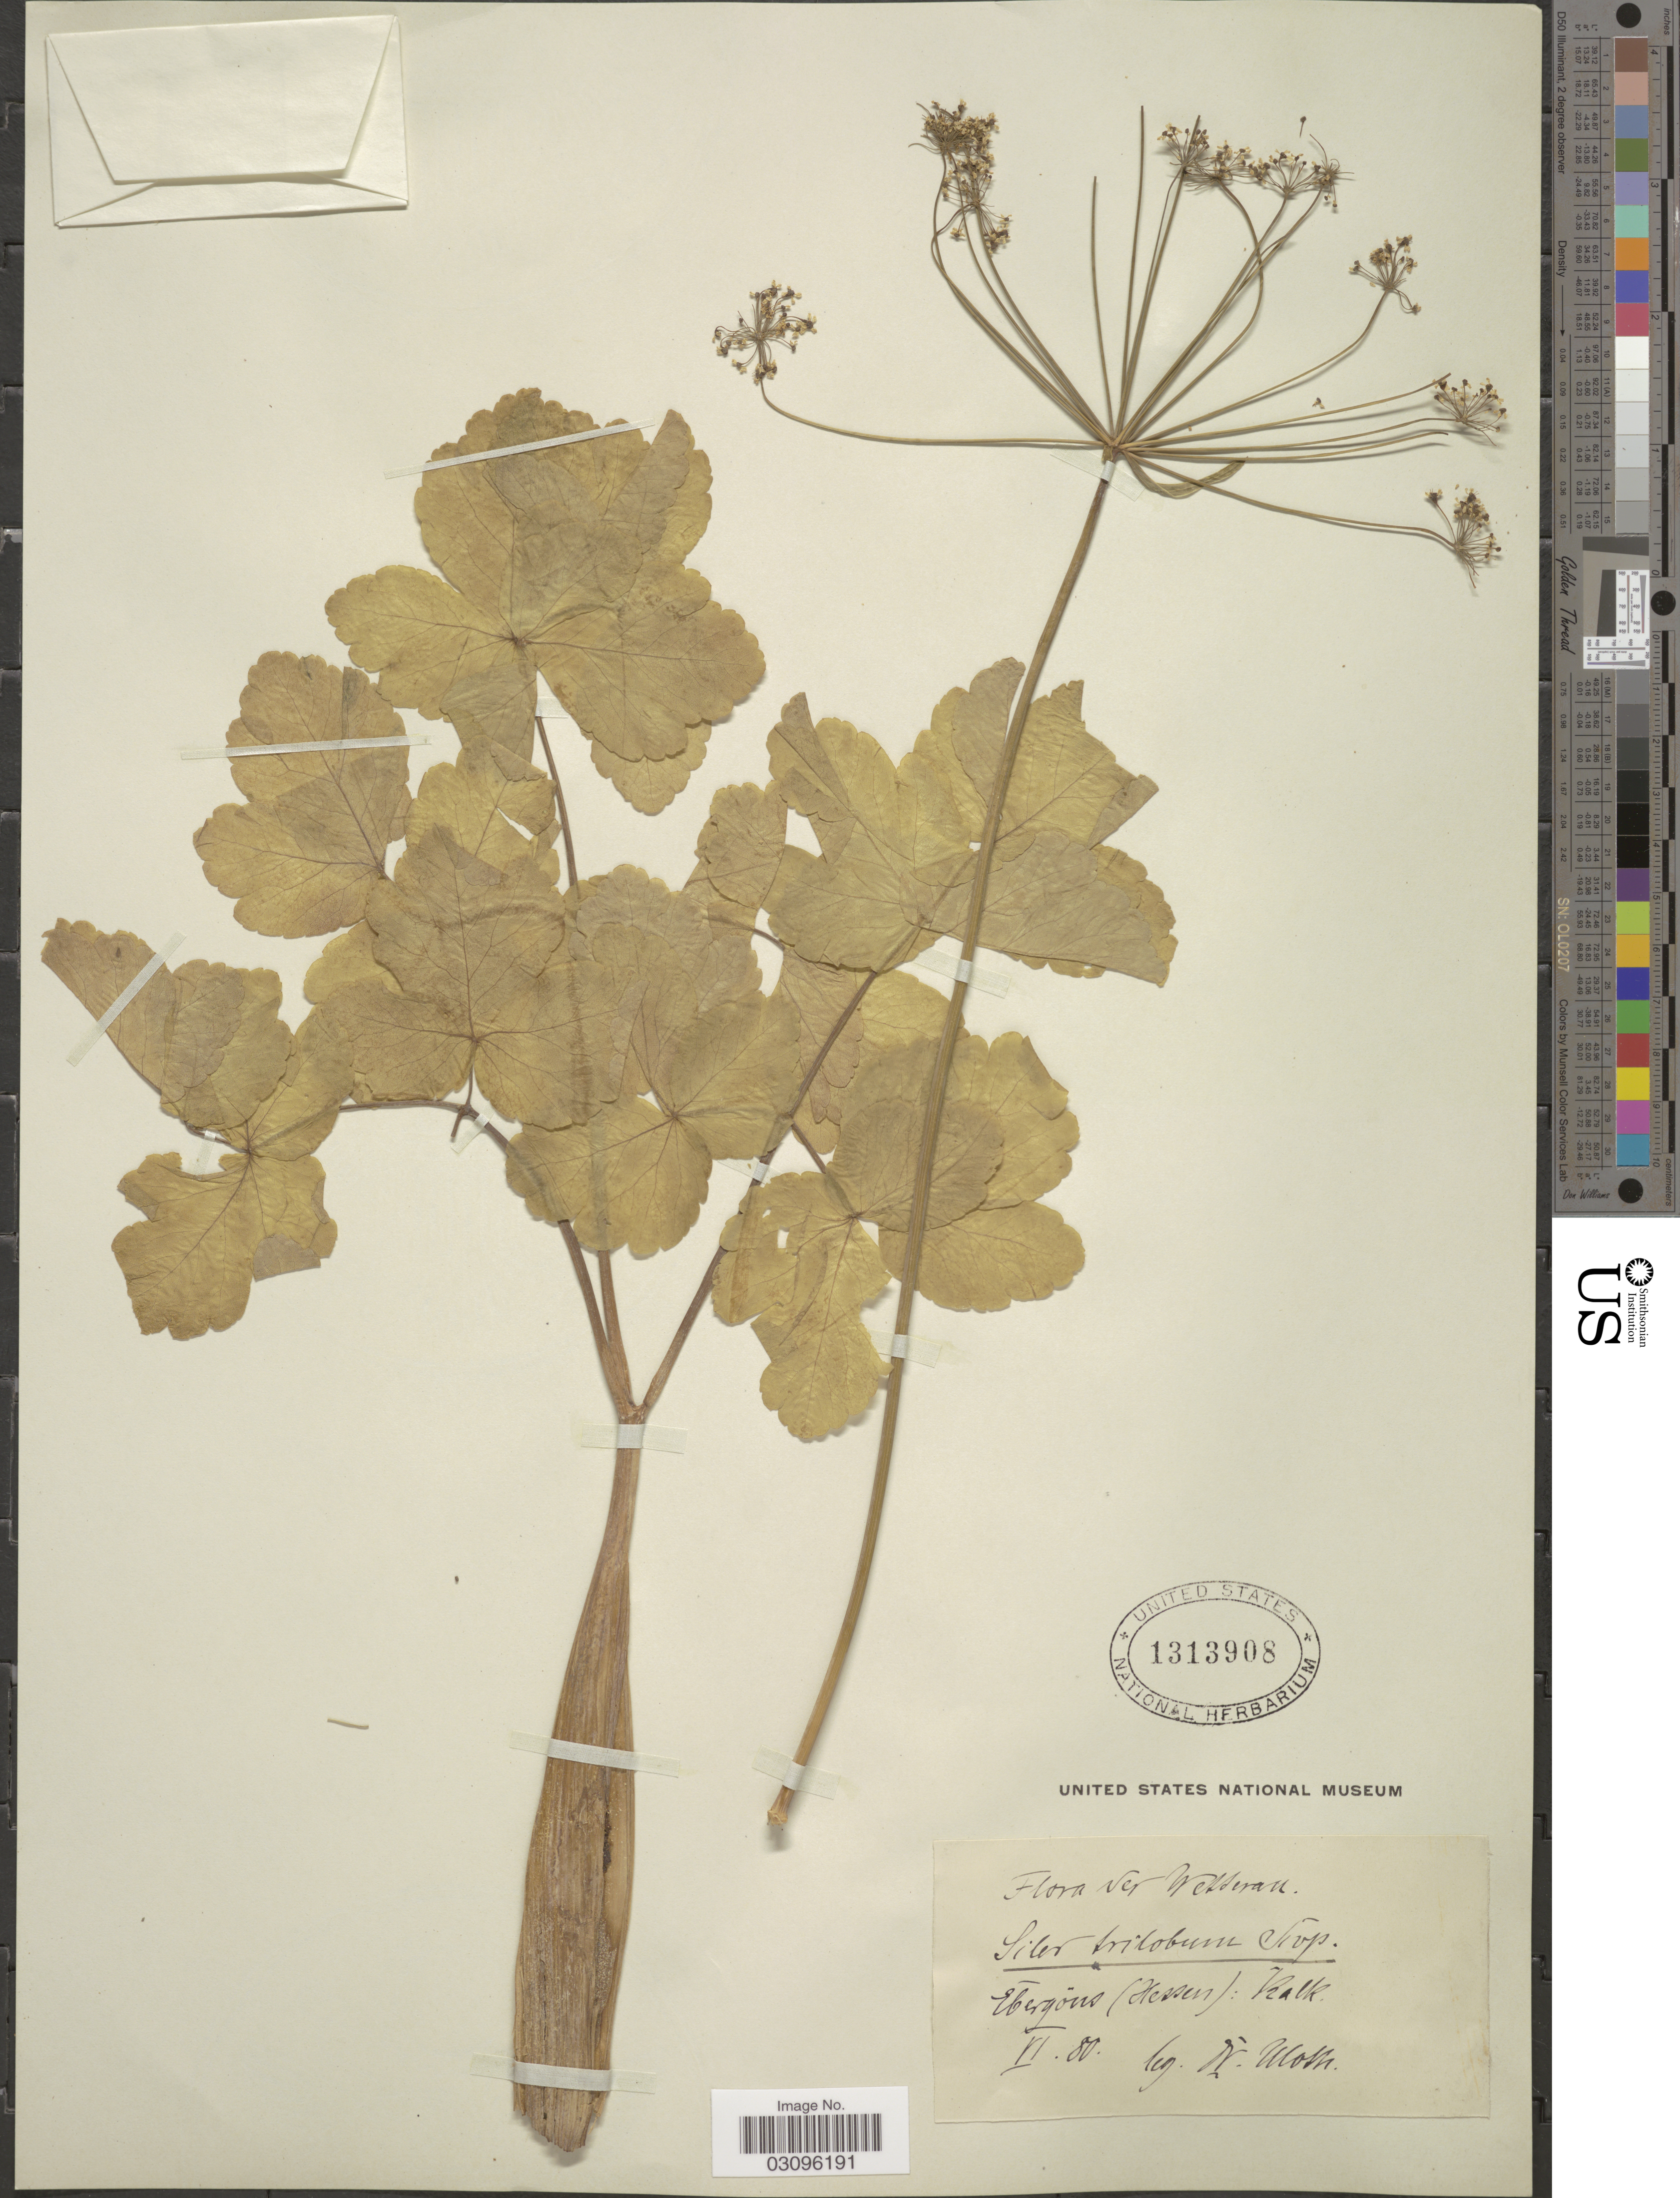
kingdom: Plantae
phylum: Tracheophyta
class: Magnoliopsida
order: Apiales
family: Apiaceae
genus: Laser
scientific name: Laser trilobum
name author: (L.) Borkh.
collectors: W. Uloth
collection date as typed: Transcribed d/m/y: /6/80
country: Germany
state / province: Hesse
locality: Ebergons (Hessen): Kalk.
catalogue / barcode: US 1313908